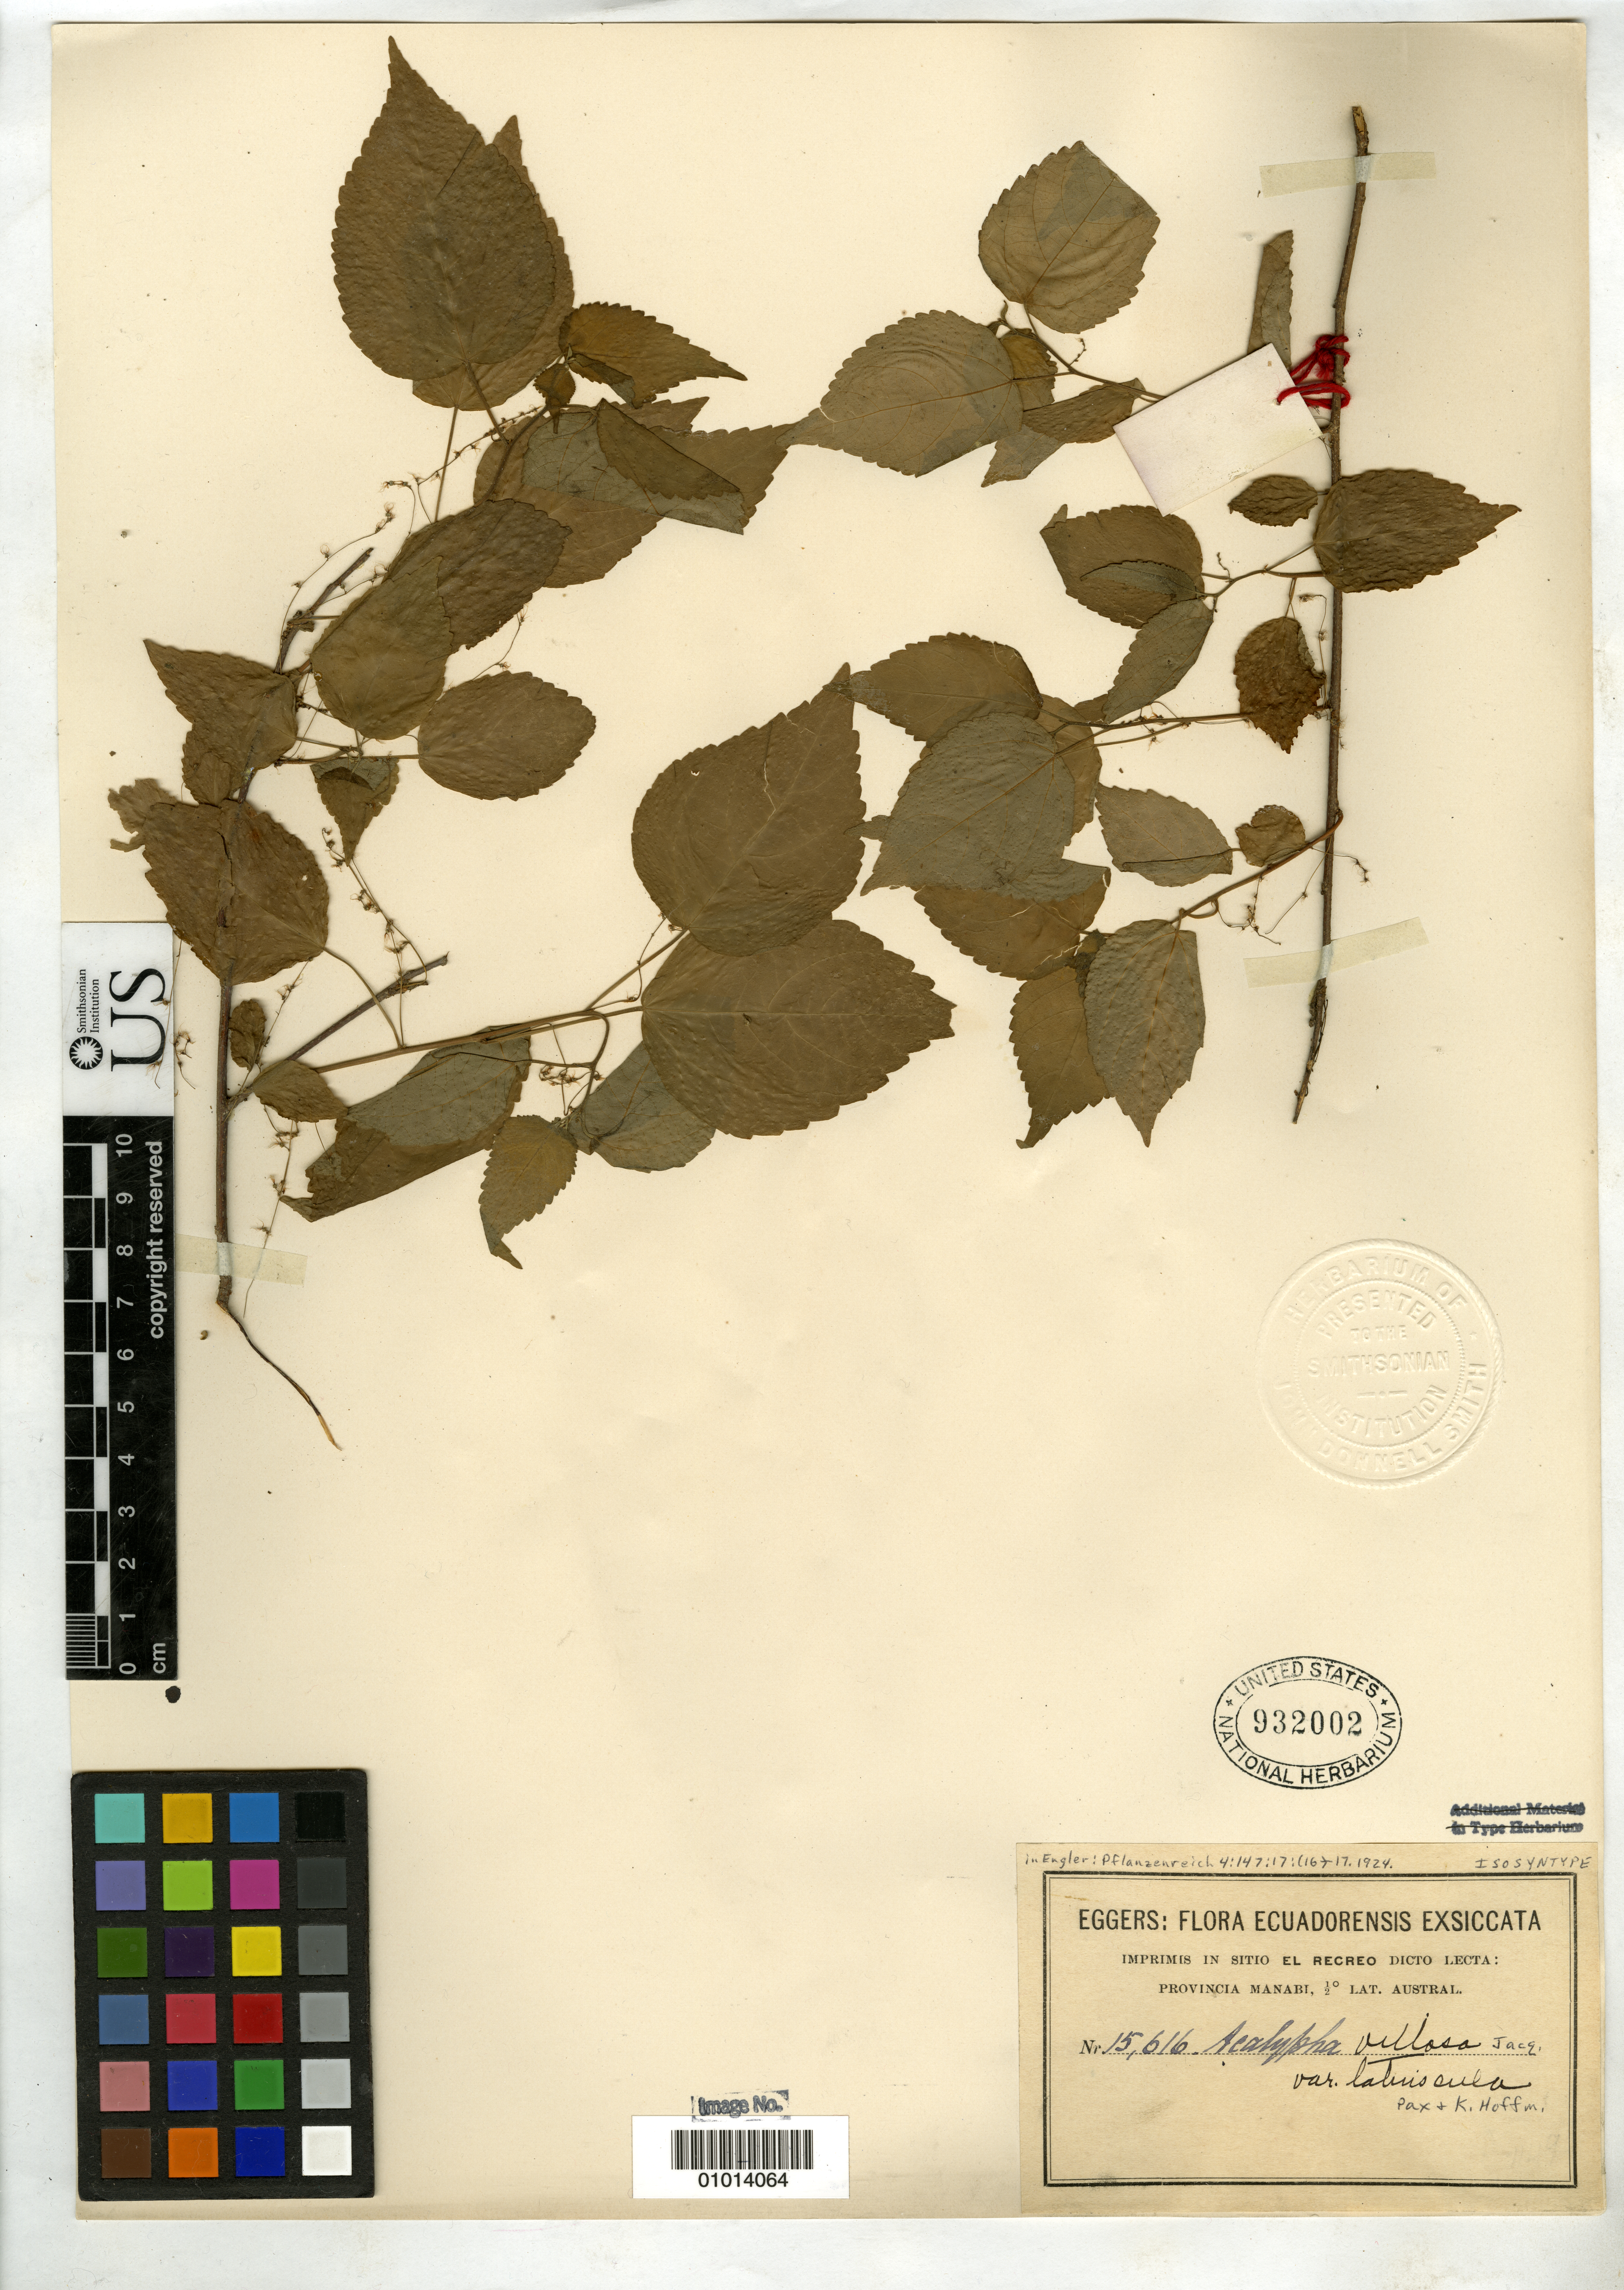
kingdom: Plantae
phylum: Tracheophyta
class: Magnoliopsida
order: Malpighiales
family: Euphorbiaceae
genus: Acalypha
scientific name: Acalypha villosa var. latiuscula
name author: Pax & K. Hoffm. in Engl.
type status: Isosyntype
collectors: H. F. A. von Eggers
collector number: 15616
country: Ecuador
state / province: Manabí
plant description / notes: Specimen ex John Donnell Smith herbarium.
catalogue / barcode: US 932002